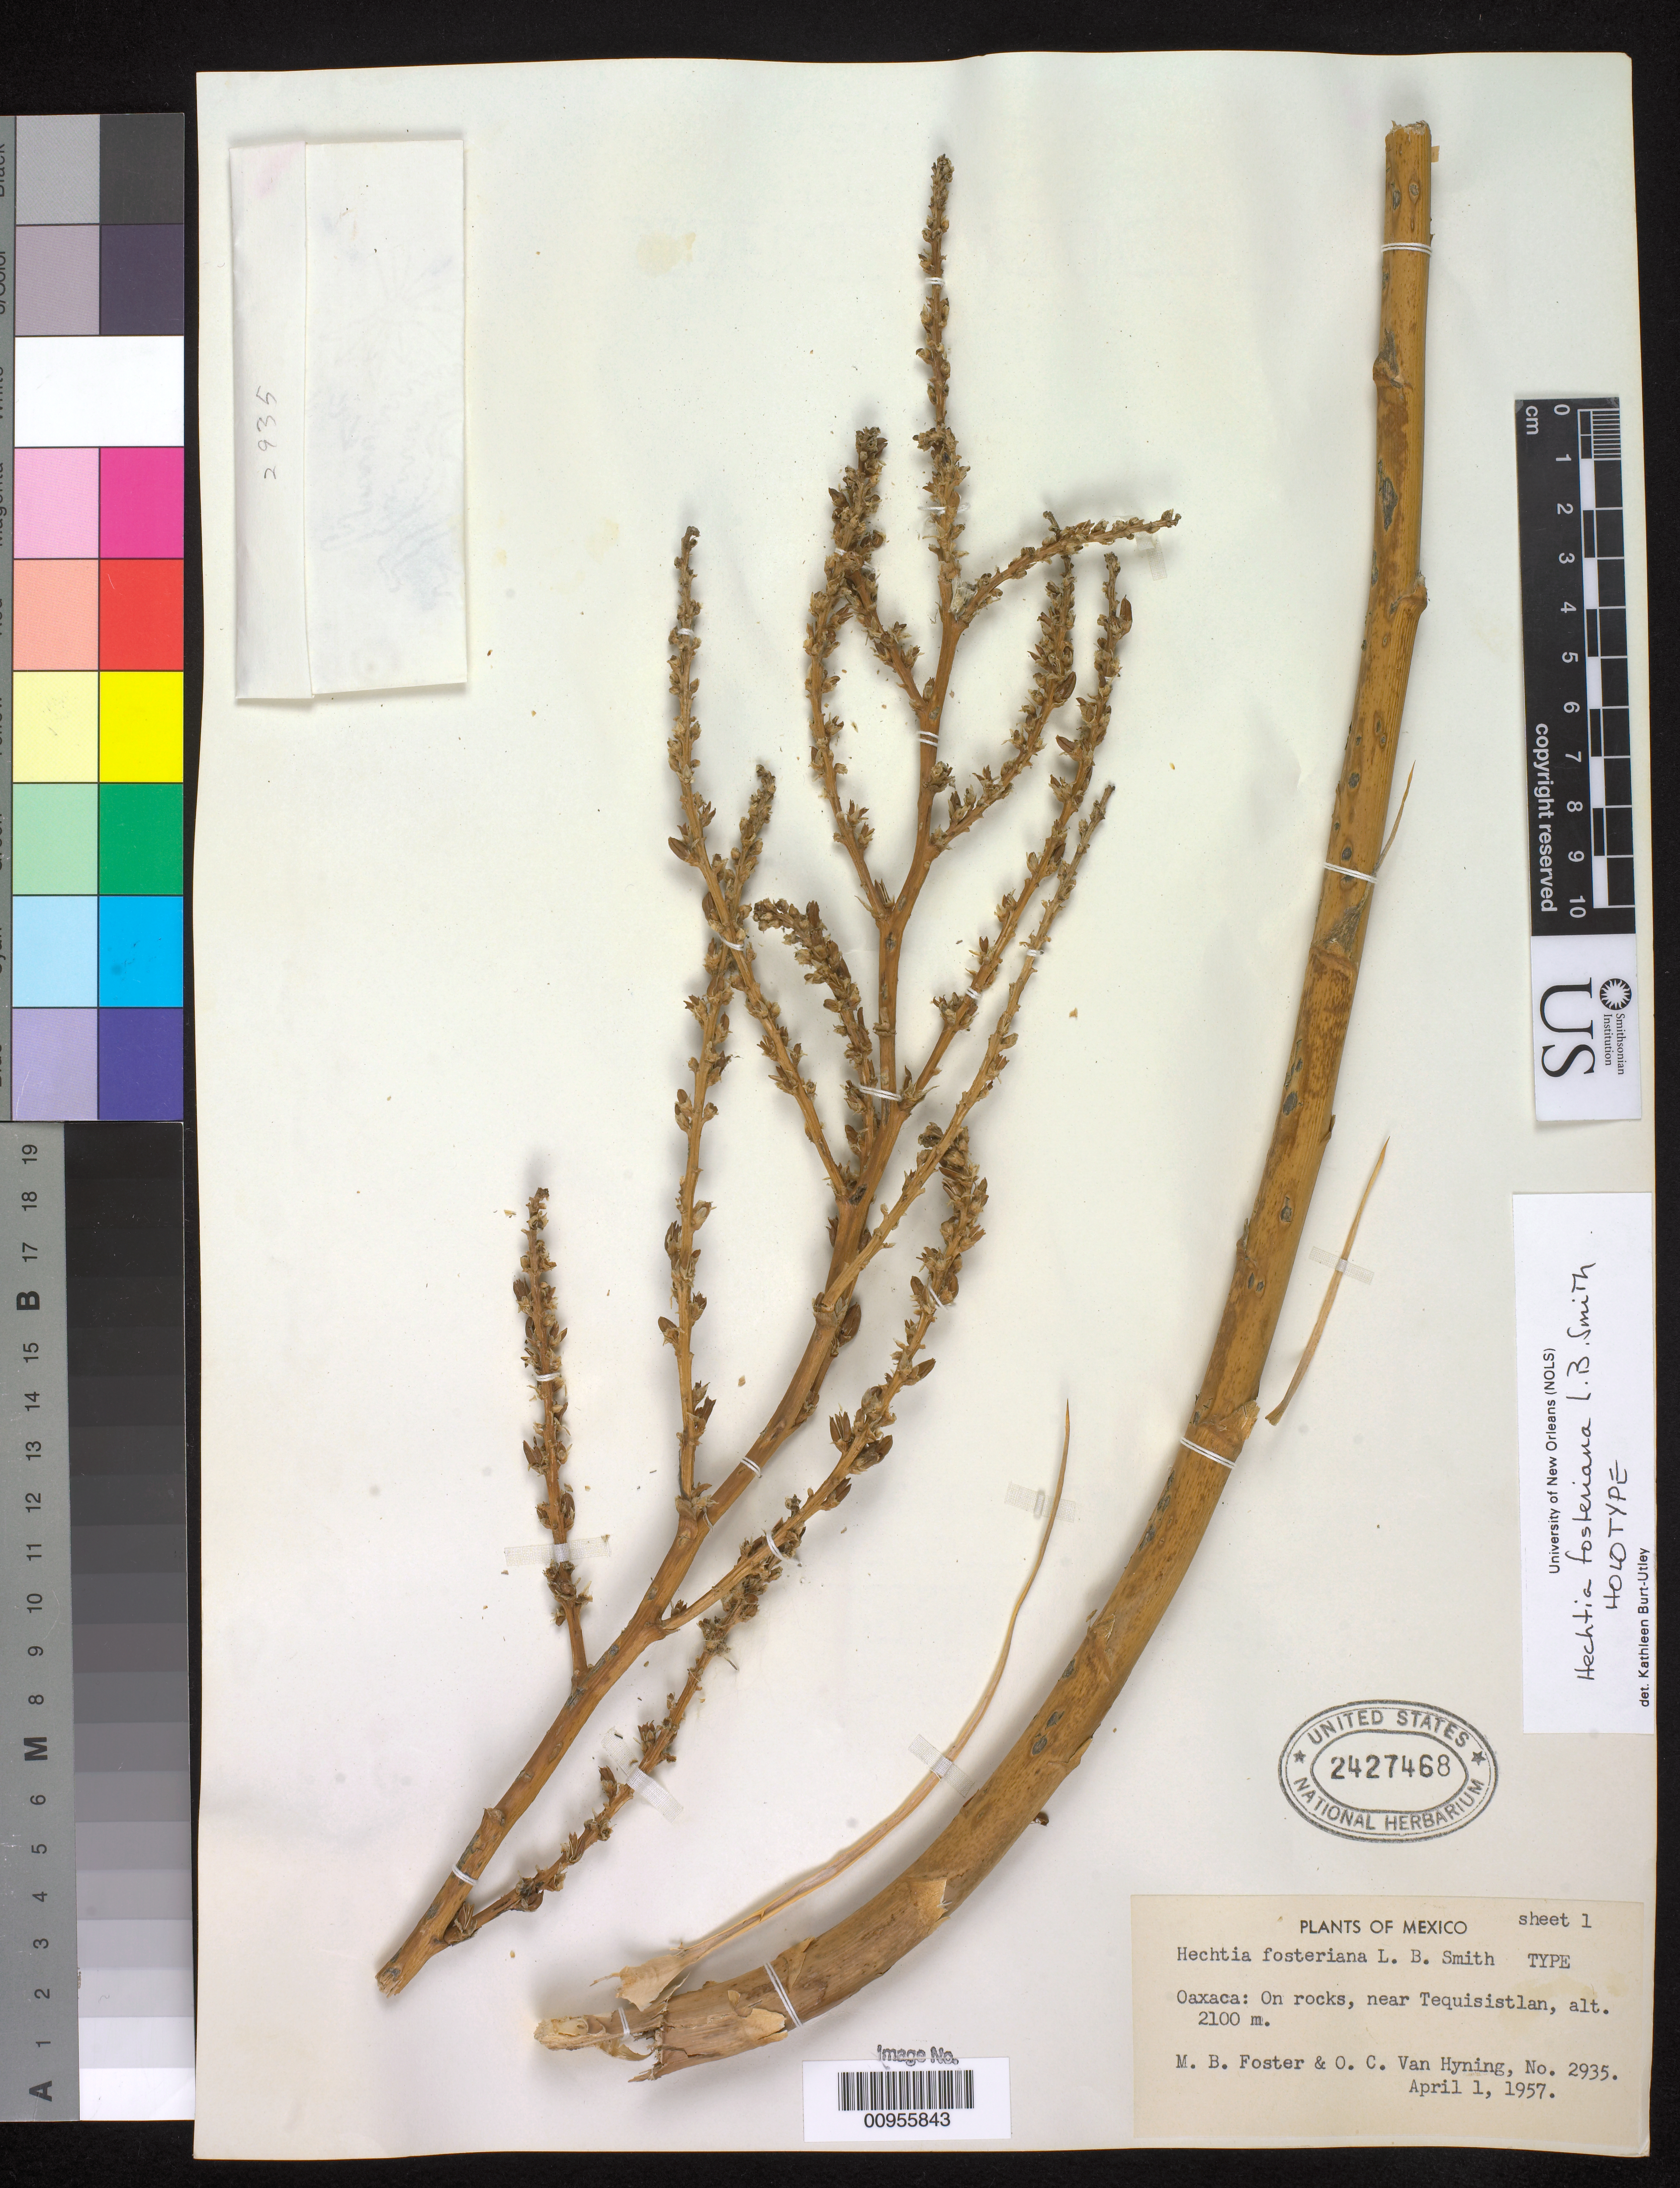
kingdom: Plantae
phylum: Tracheophyta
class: Liliopsida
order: Poales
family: Bromeliaceae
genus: Hechtia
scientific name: Hechtia fosteriana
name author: L.B. Sm.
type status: Holotype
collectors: M. B. Foster & O. Van Hyning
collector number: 2935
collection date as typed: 01 Apr 1957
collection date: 1957-04-01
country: Mexico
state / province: Oaxaca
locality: Near Tequisistlan.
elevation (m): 2100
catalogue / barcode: US 2427468